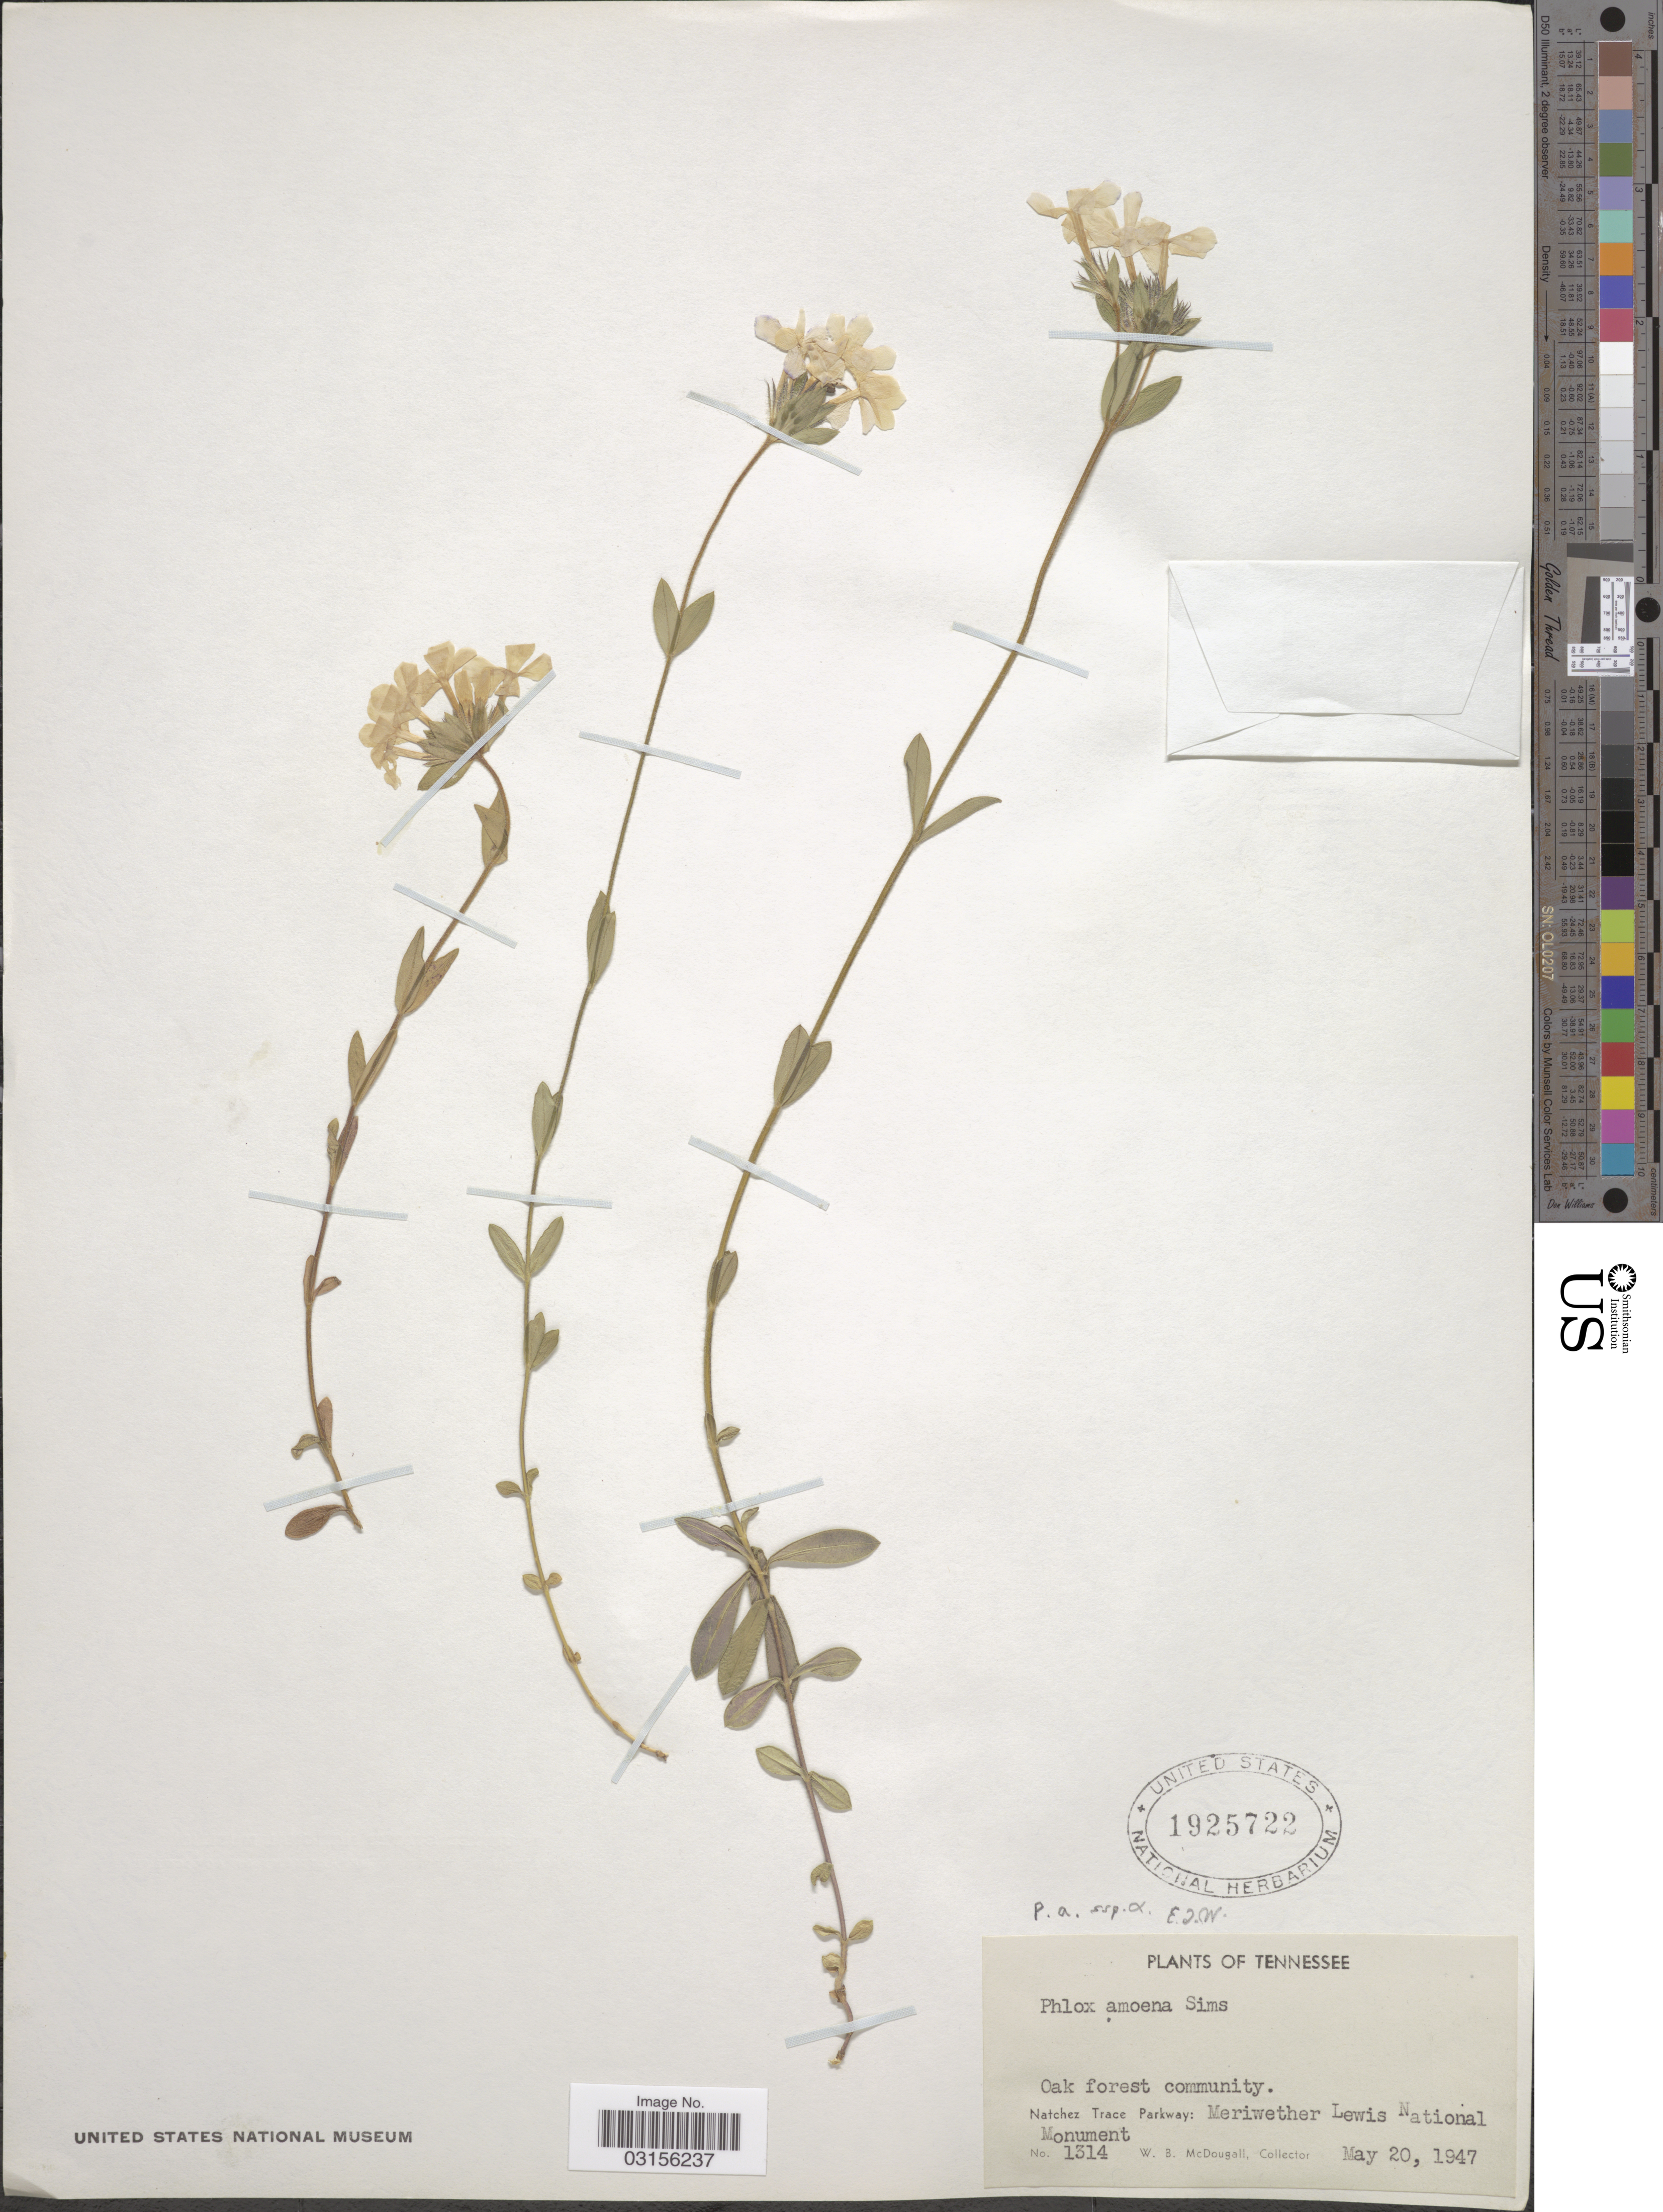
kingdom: Plantae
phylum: Tracheophyta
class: Magnoliopsida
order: Ericales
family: Polemoniaceae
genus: Phlox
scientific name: Phlox amoena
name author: Sims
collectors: W. B. McDougall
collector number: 1314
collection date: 1947-05-20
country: United States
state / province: Tennessee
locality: Natchez Trace Parkway: Meriwether Lewis National Monument.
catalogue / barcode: US 1925722